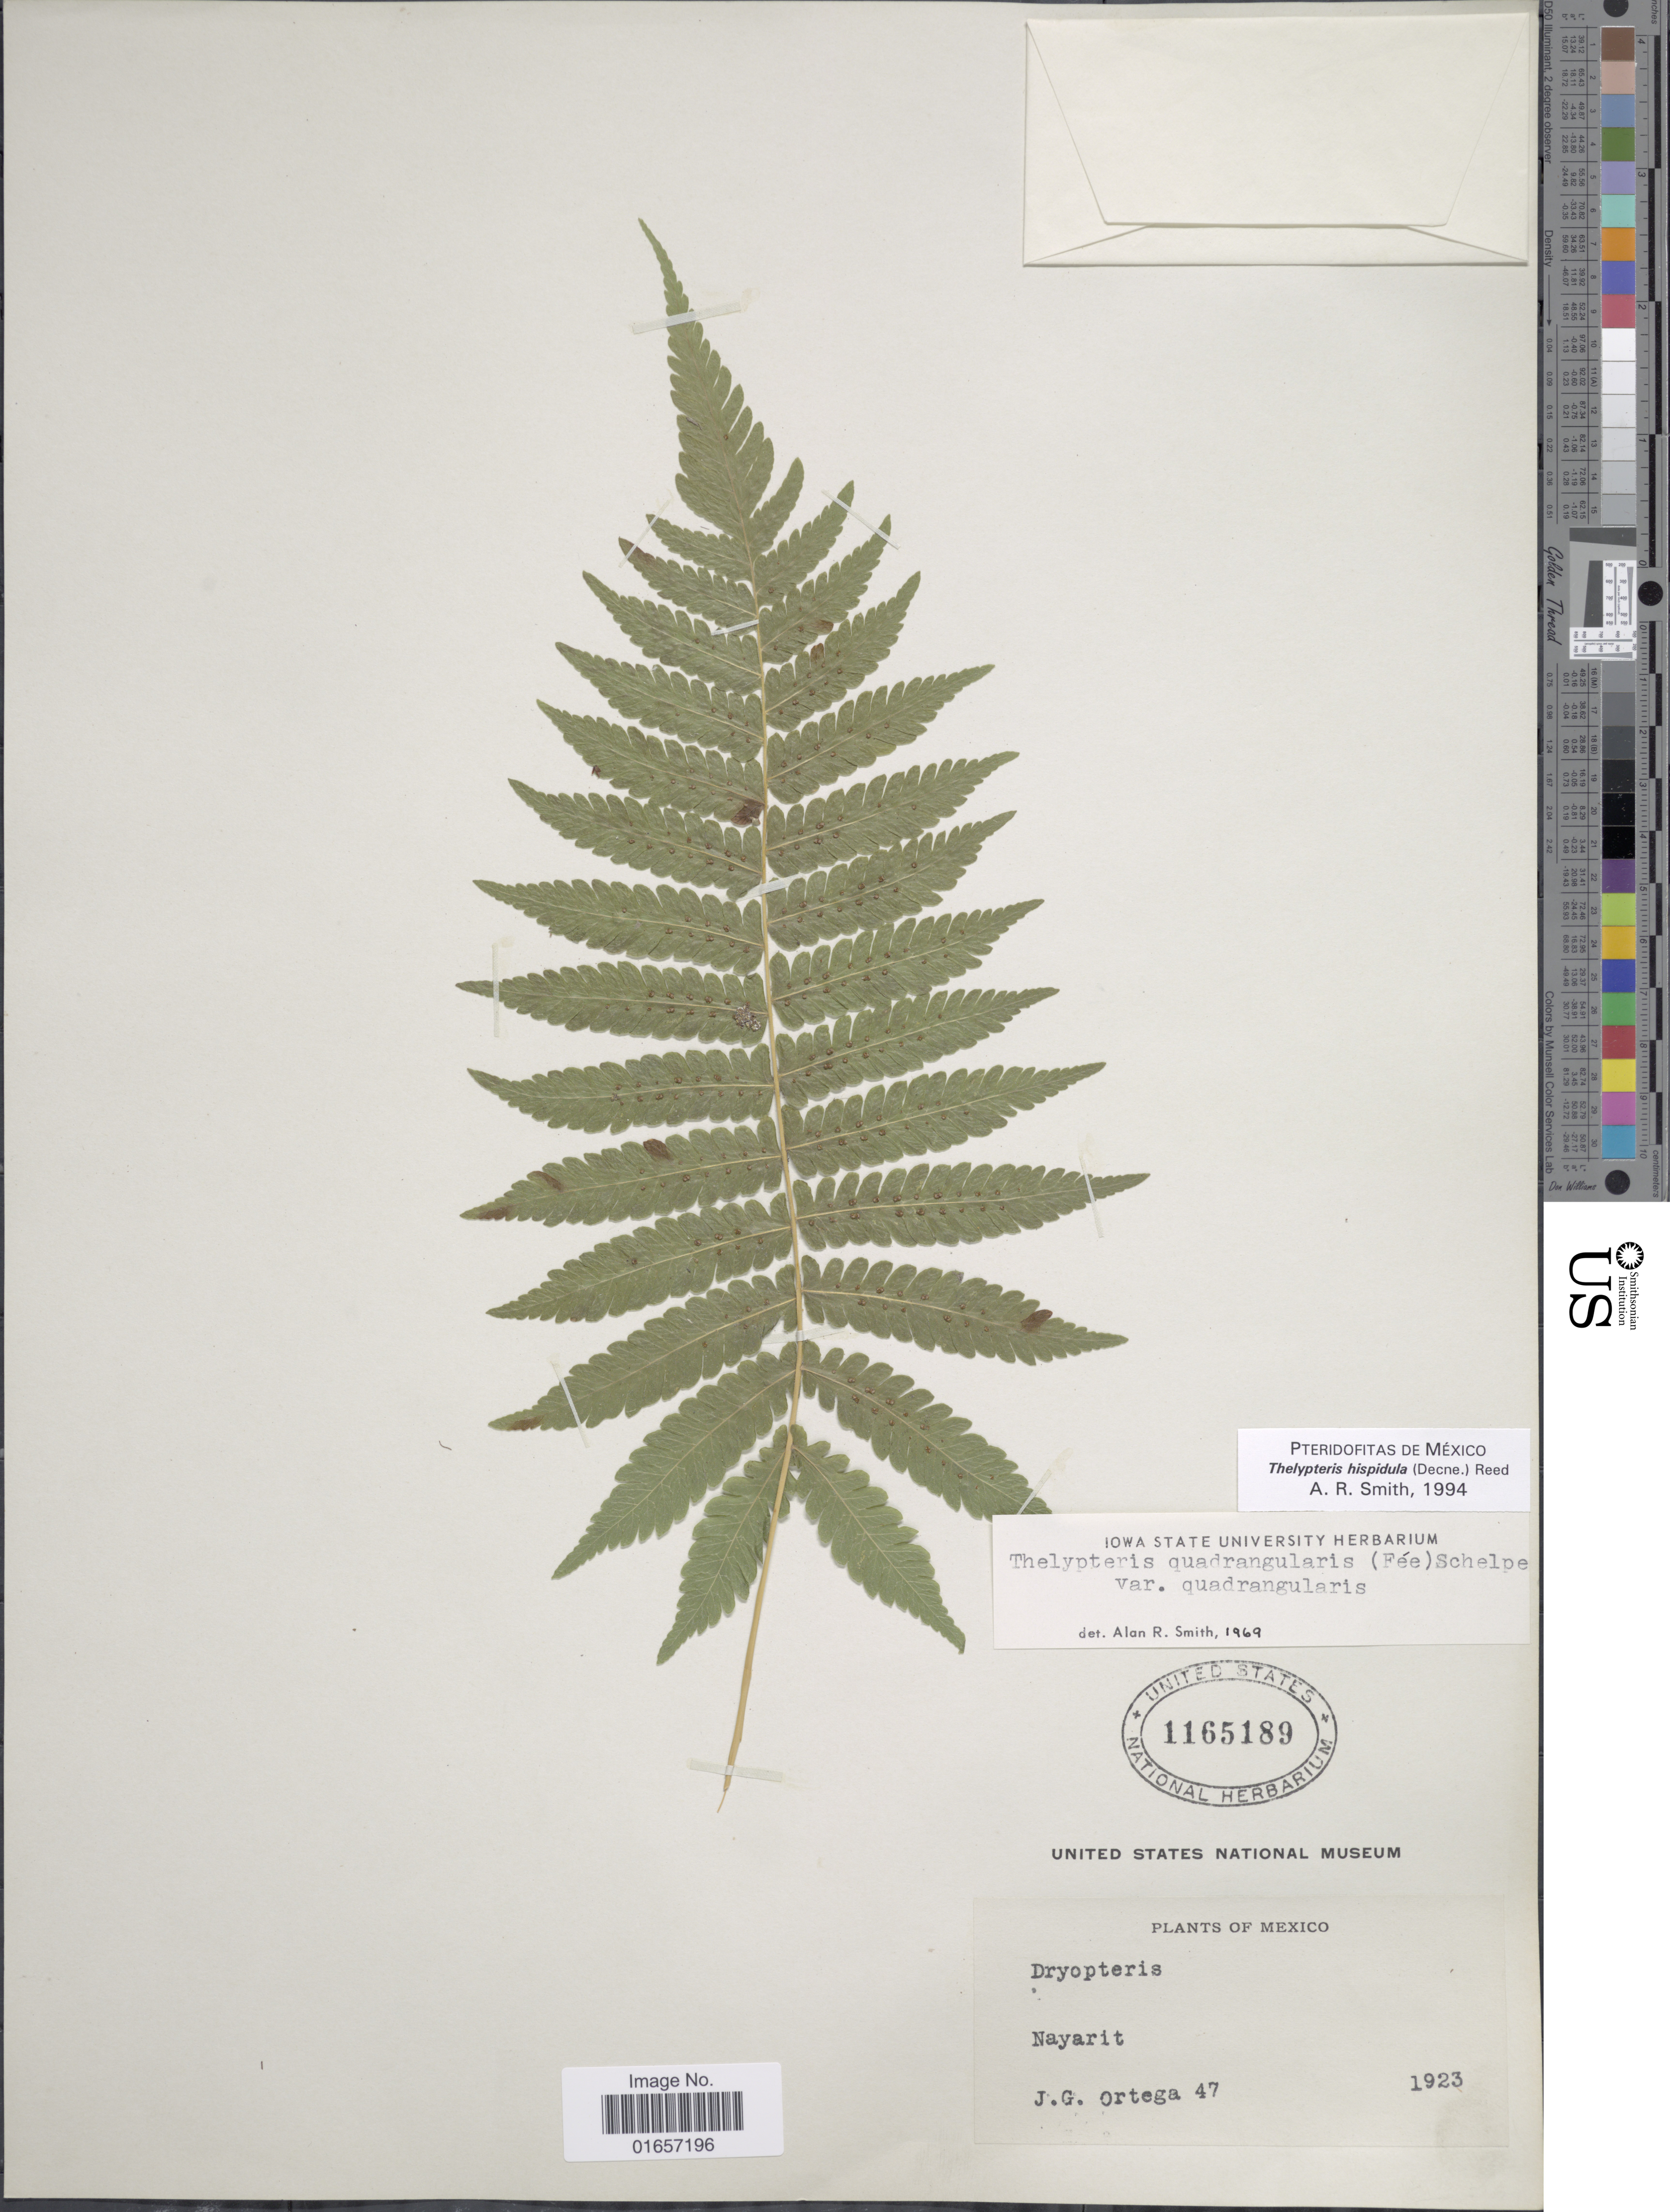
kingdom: Plantae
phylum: Tracheophyta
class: Polypodiopsida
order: Polypodiales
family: Thelypteridaceae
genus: Christella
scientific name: Christella hispidula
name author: (Decne.) Holttum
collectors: J. Ortega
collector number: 47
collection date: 1923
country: Mexico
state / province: Nayarit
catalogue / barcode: US 1165189